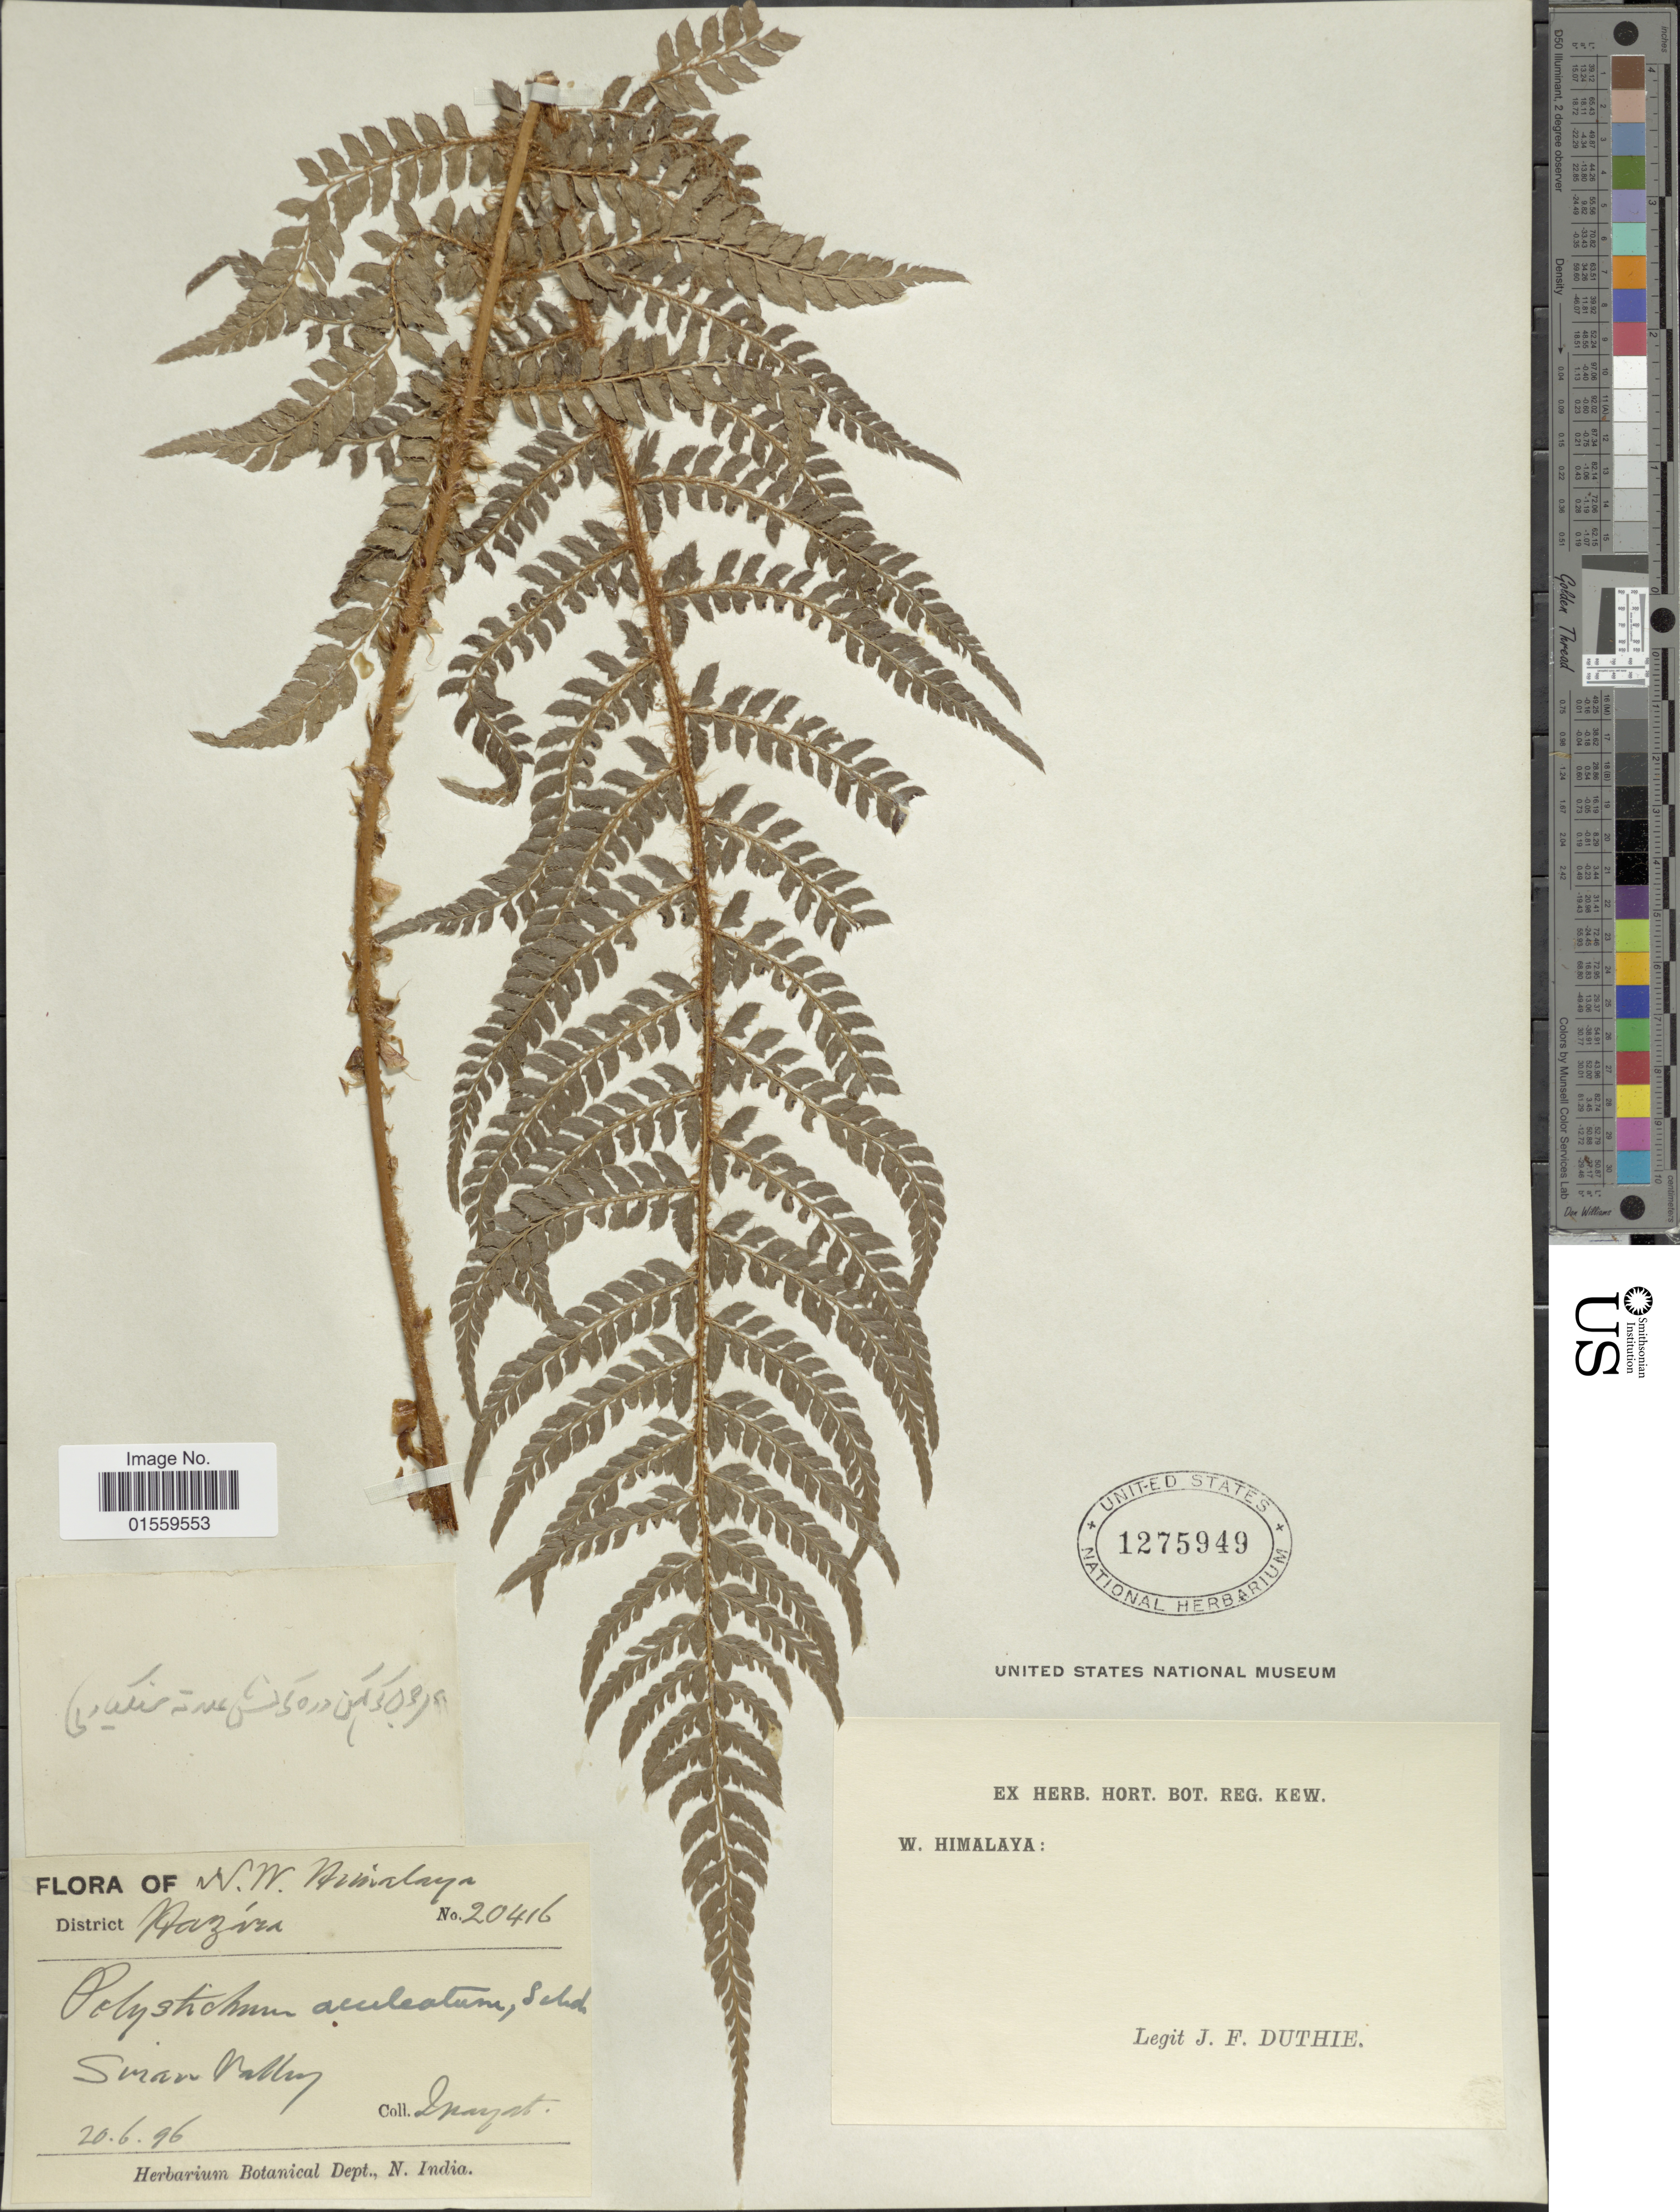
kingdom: Plantae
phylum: Tracheophyta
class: Polypodiopsida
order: Polypodiales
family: Dryopteridaceae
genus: Polystichum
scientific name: Polystichum setiferum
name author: (Forssk.) Moore ex Woynar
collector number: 20416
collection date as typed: Transcribed d/m/y: 20/6/96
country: India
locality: N. W. Himalaya, District Nazira, Swan Valley.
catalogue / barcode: US 1275949